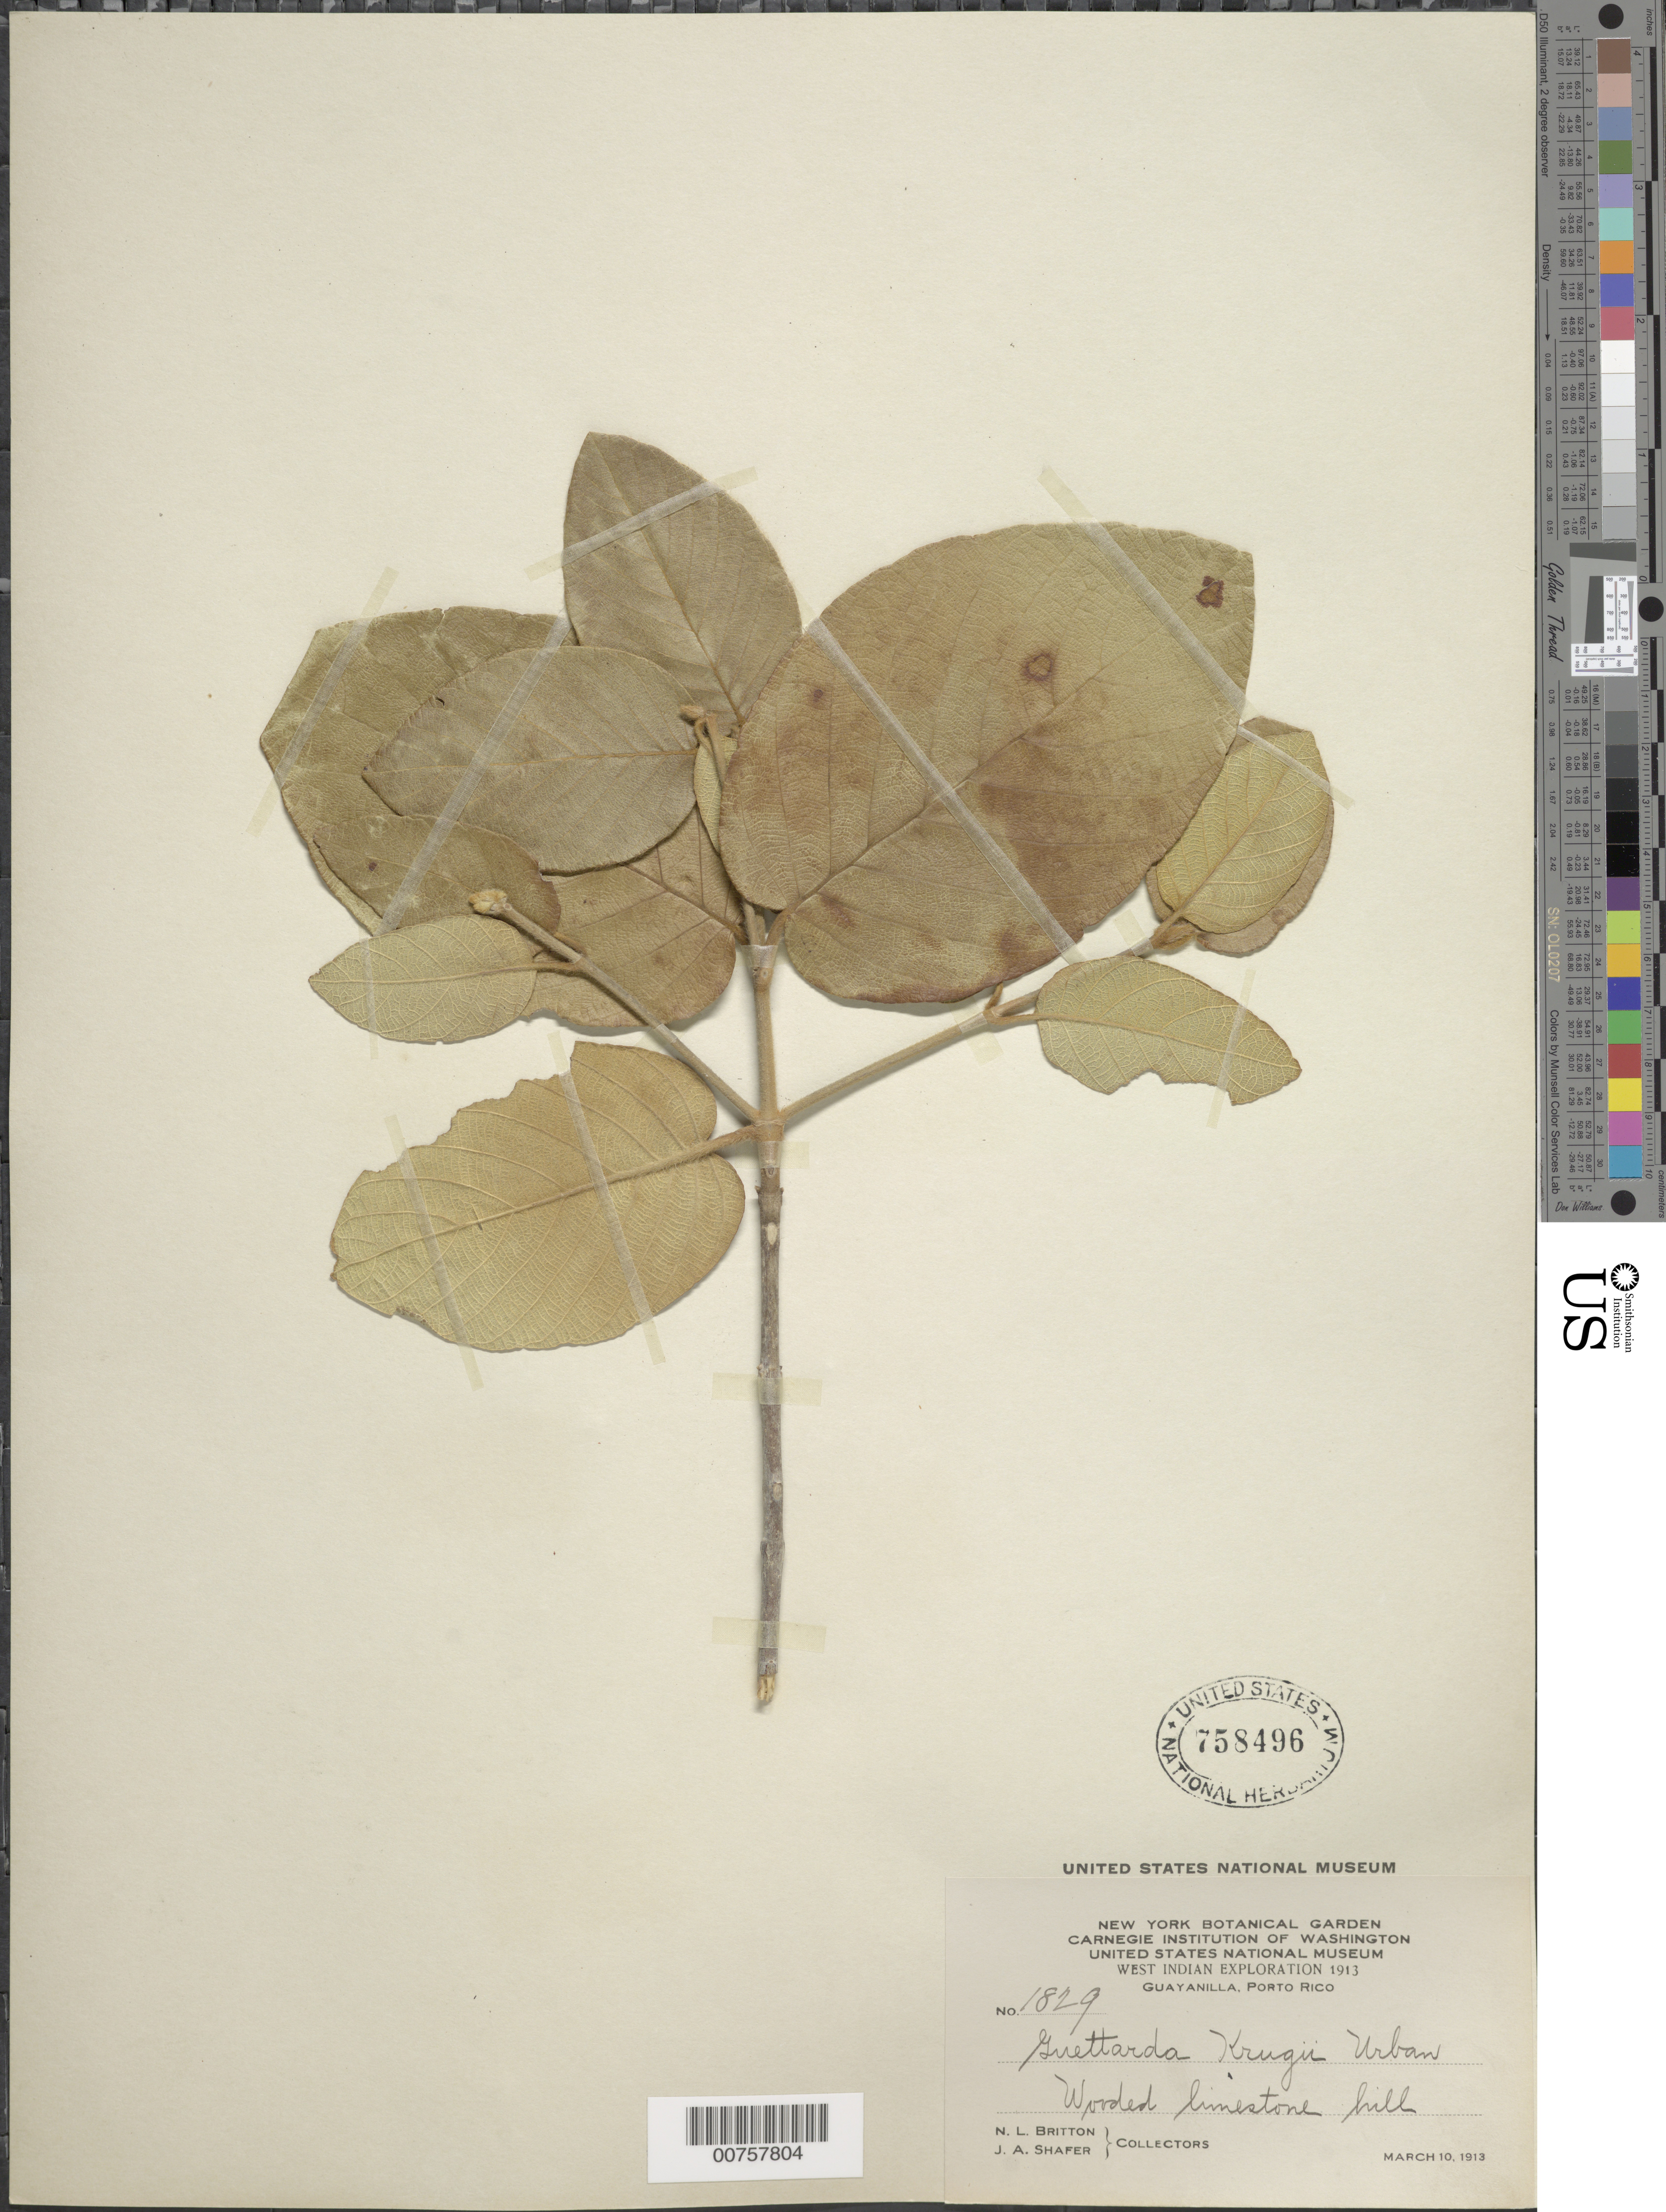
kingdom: Plantae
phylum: Tracheophyta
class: Magnoliopsida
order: Gentianales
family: Rubiaceae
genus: Guettarda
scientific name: Guettarda krugii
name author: Urb.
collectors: N. Britton & J. A. Shafer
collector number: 1829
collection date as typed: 10 Mar 1913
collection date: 1913-03-10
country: Puerto Rico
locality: Guayanilla.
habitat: Wooded limestone hill.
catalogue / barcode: US 758496